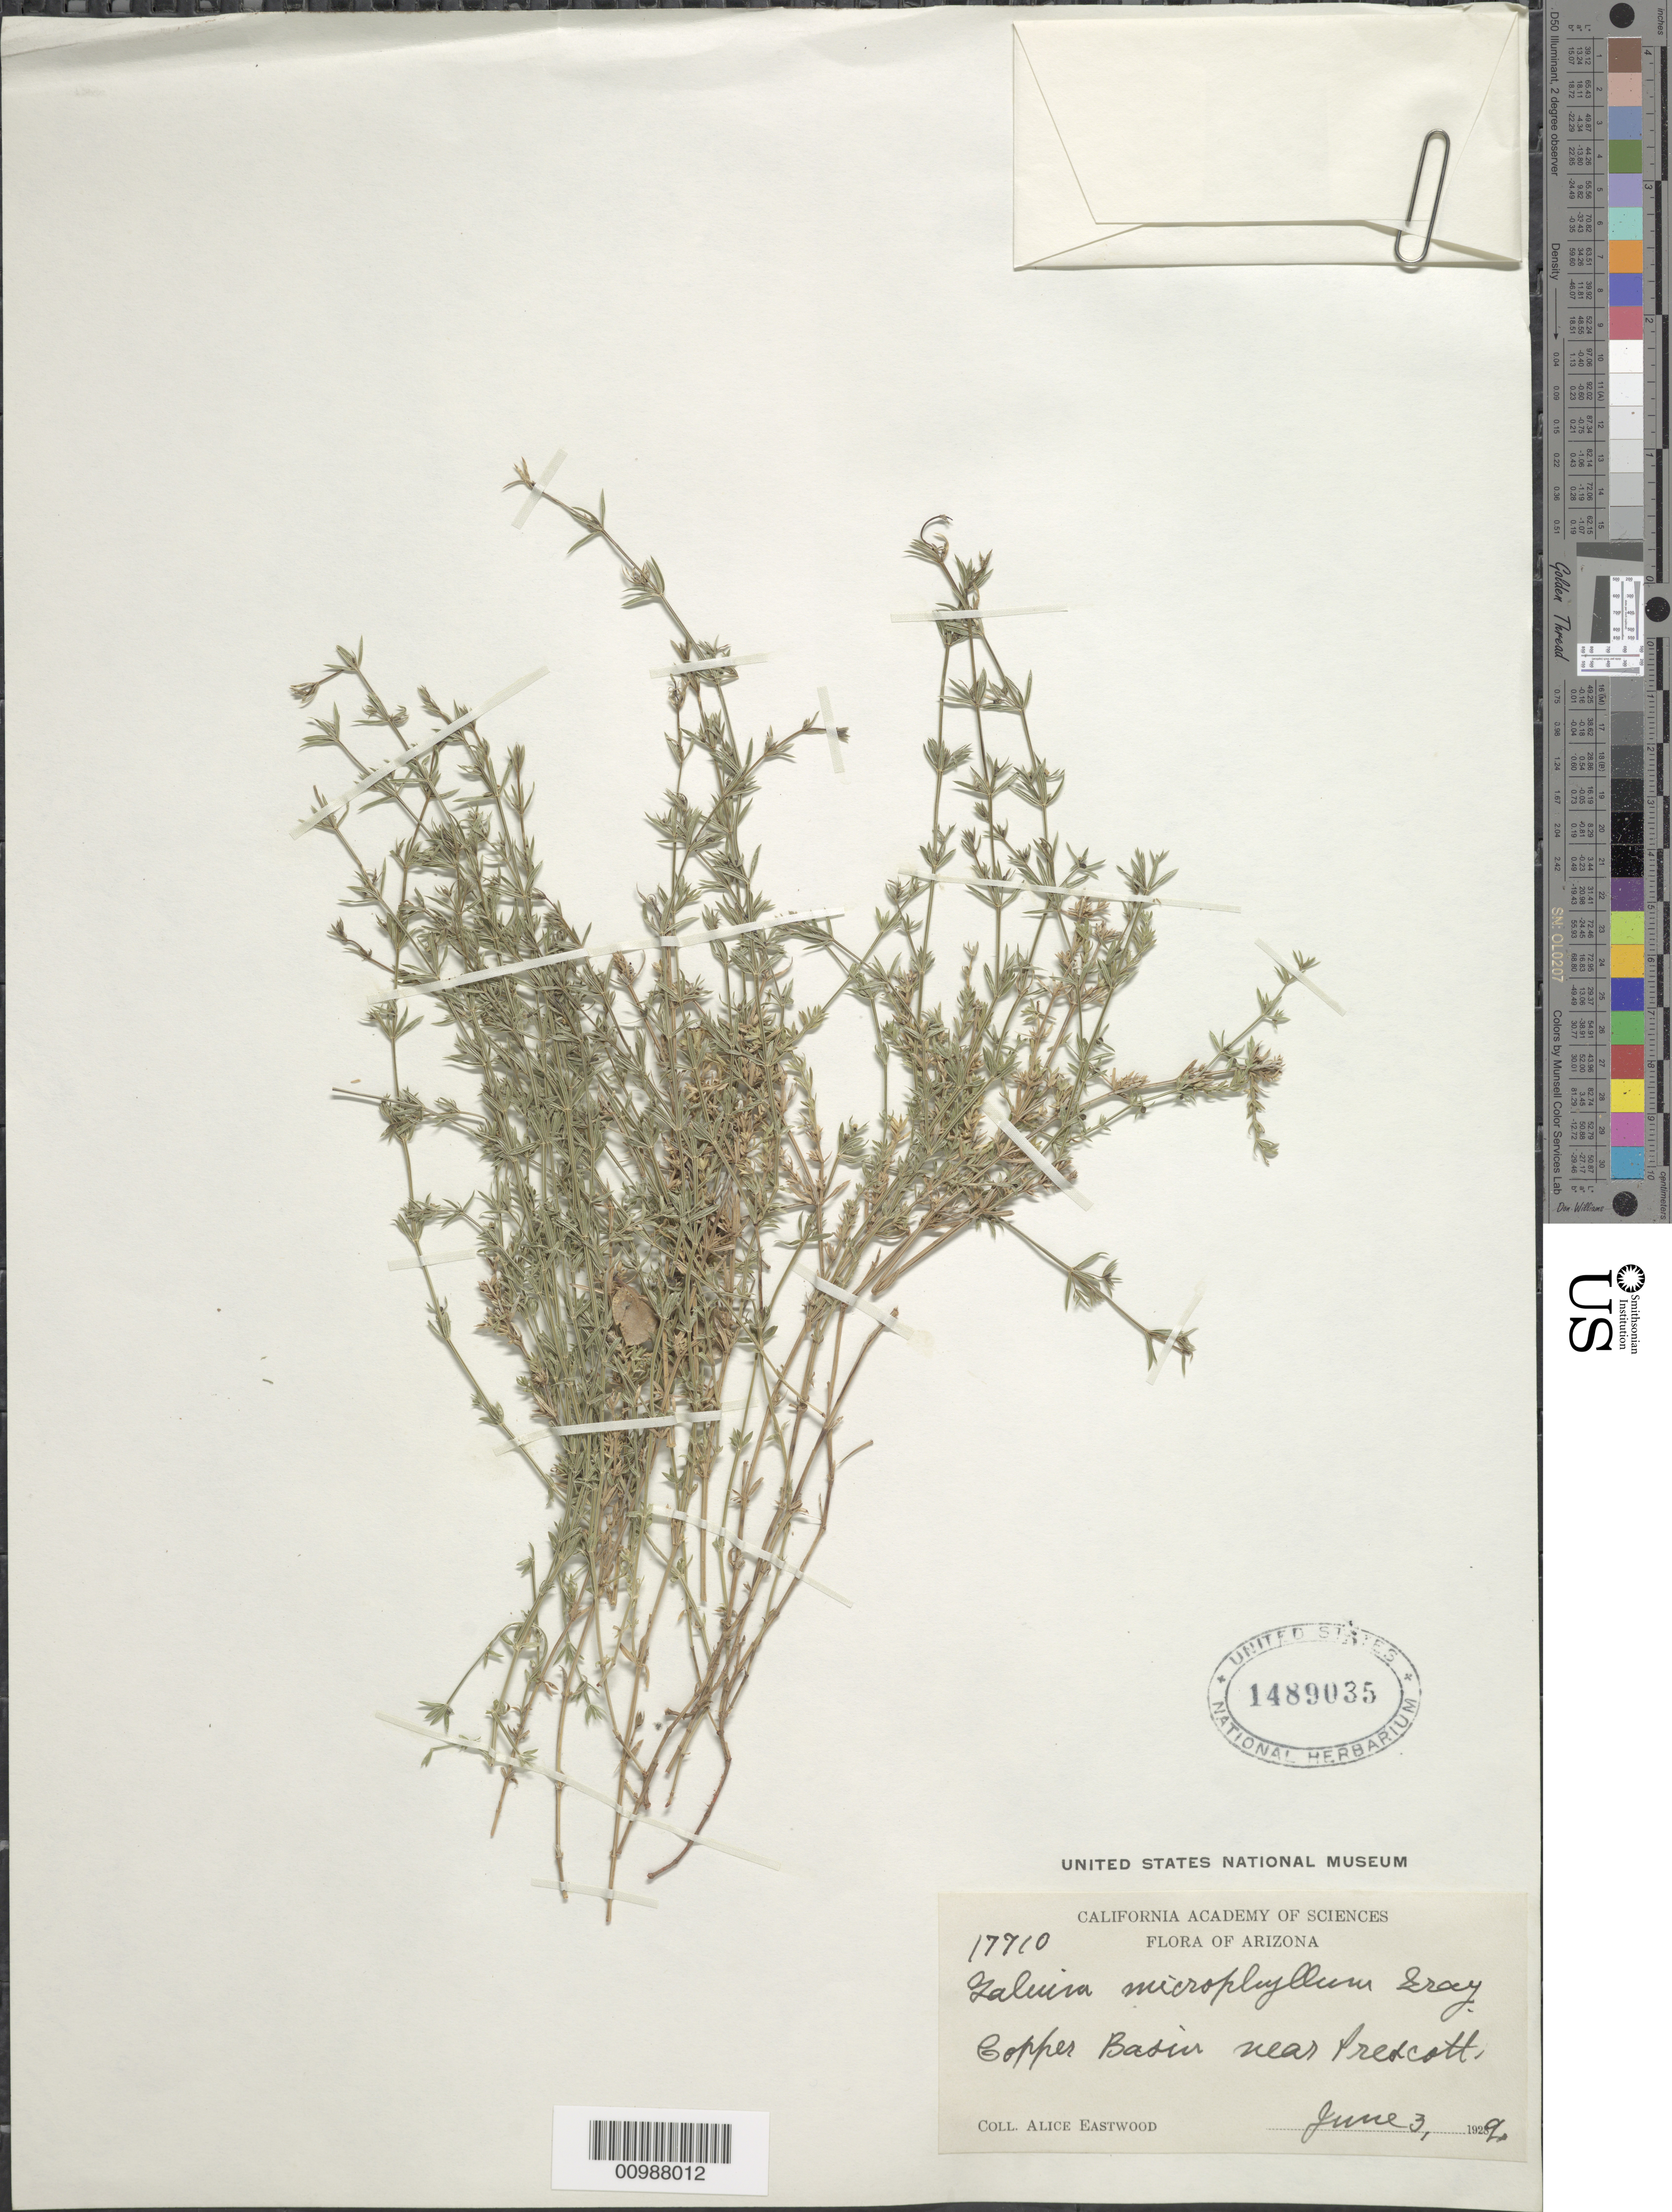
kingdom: Plantae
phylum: Tracheophyta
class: Magnoliopsida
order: Gentianales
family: Rubiaceae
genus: Galium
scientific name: Galium microphyllum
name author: A. Gray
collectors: A. Eastwood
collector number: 17710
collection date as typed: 03 Jun 1829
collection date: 1829-06-03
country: United States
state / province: Arizona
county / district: Yavapai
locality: Copper Basin near Prescott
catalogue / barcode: US 1489035